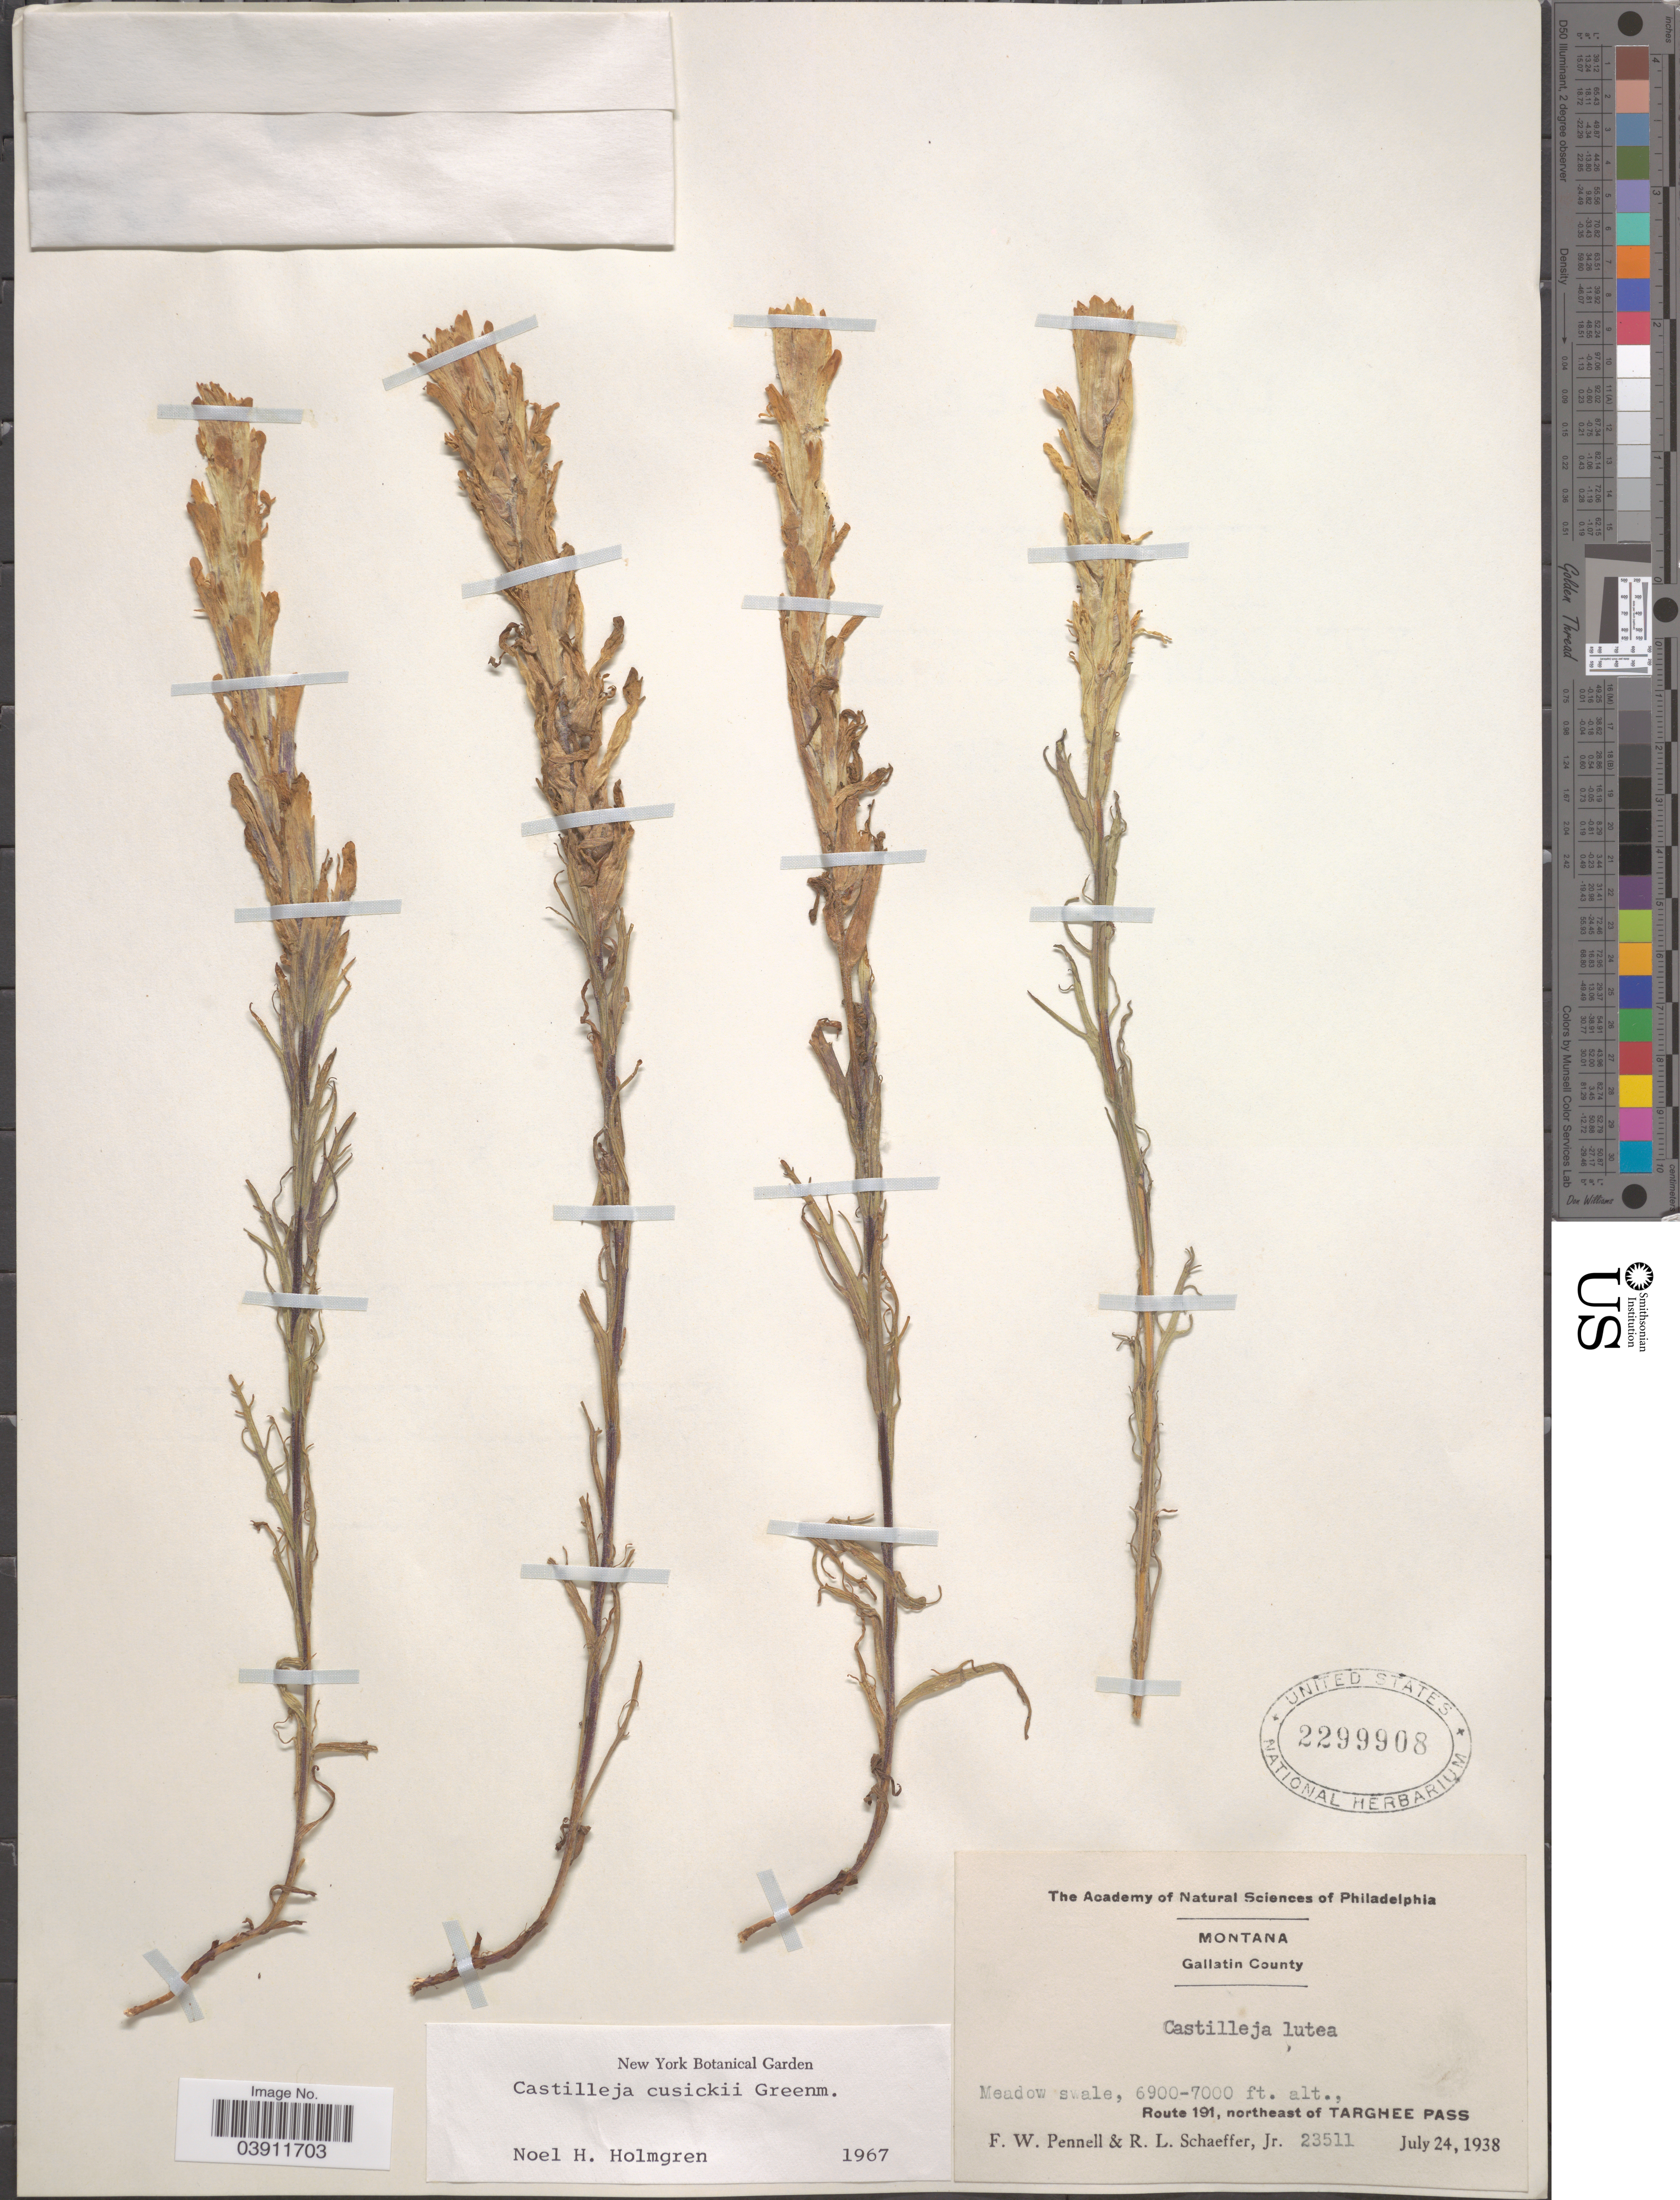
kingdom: Plantae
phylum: Tracheophyta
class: Magnoliopsida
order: Lamiales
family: Orobanchaceae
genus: Castilleja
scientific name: Castilleja cusickii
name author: Greenm.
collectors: F. W. Pennell & R. L. Schaeffer Jr.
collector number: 23511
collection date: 1938-07-24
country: United States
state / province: Montana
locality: Gallatin County. Route 191, northeast of Targhee Pass.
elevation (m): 2103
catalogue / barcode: US 2299908